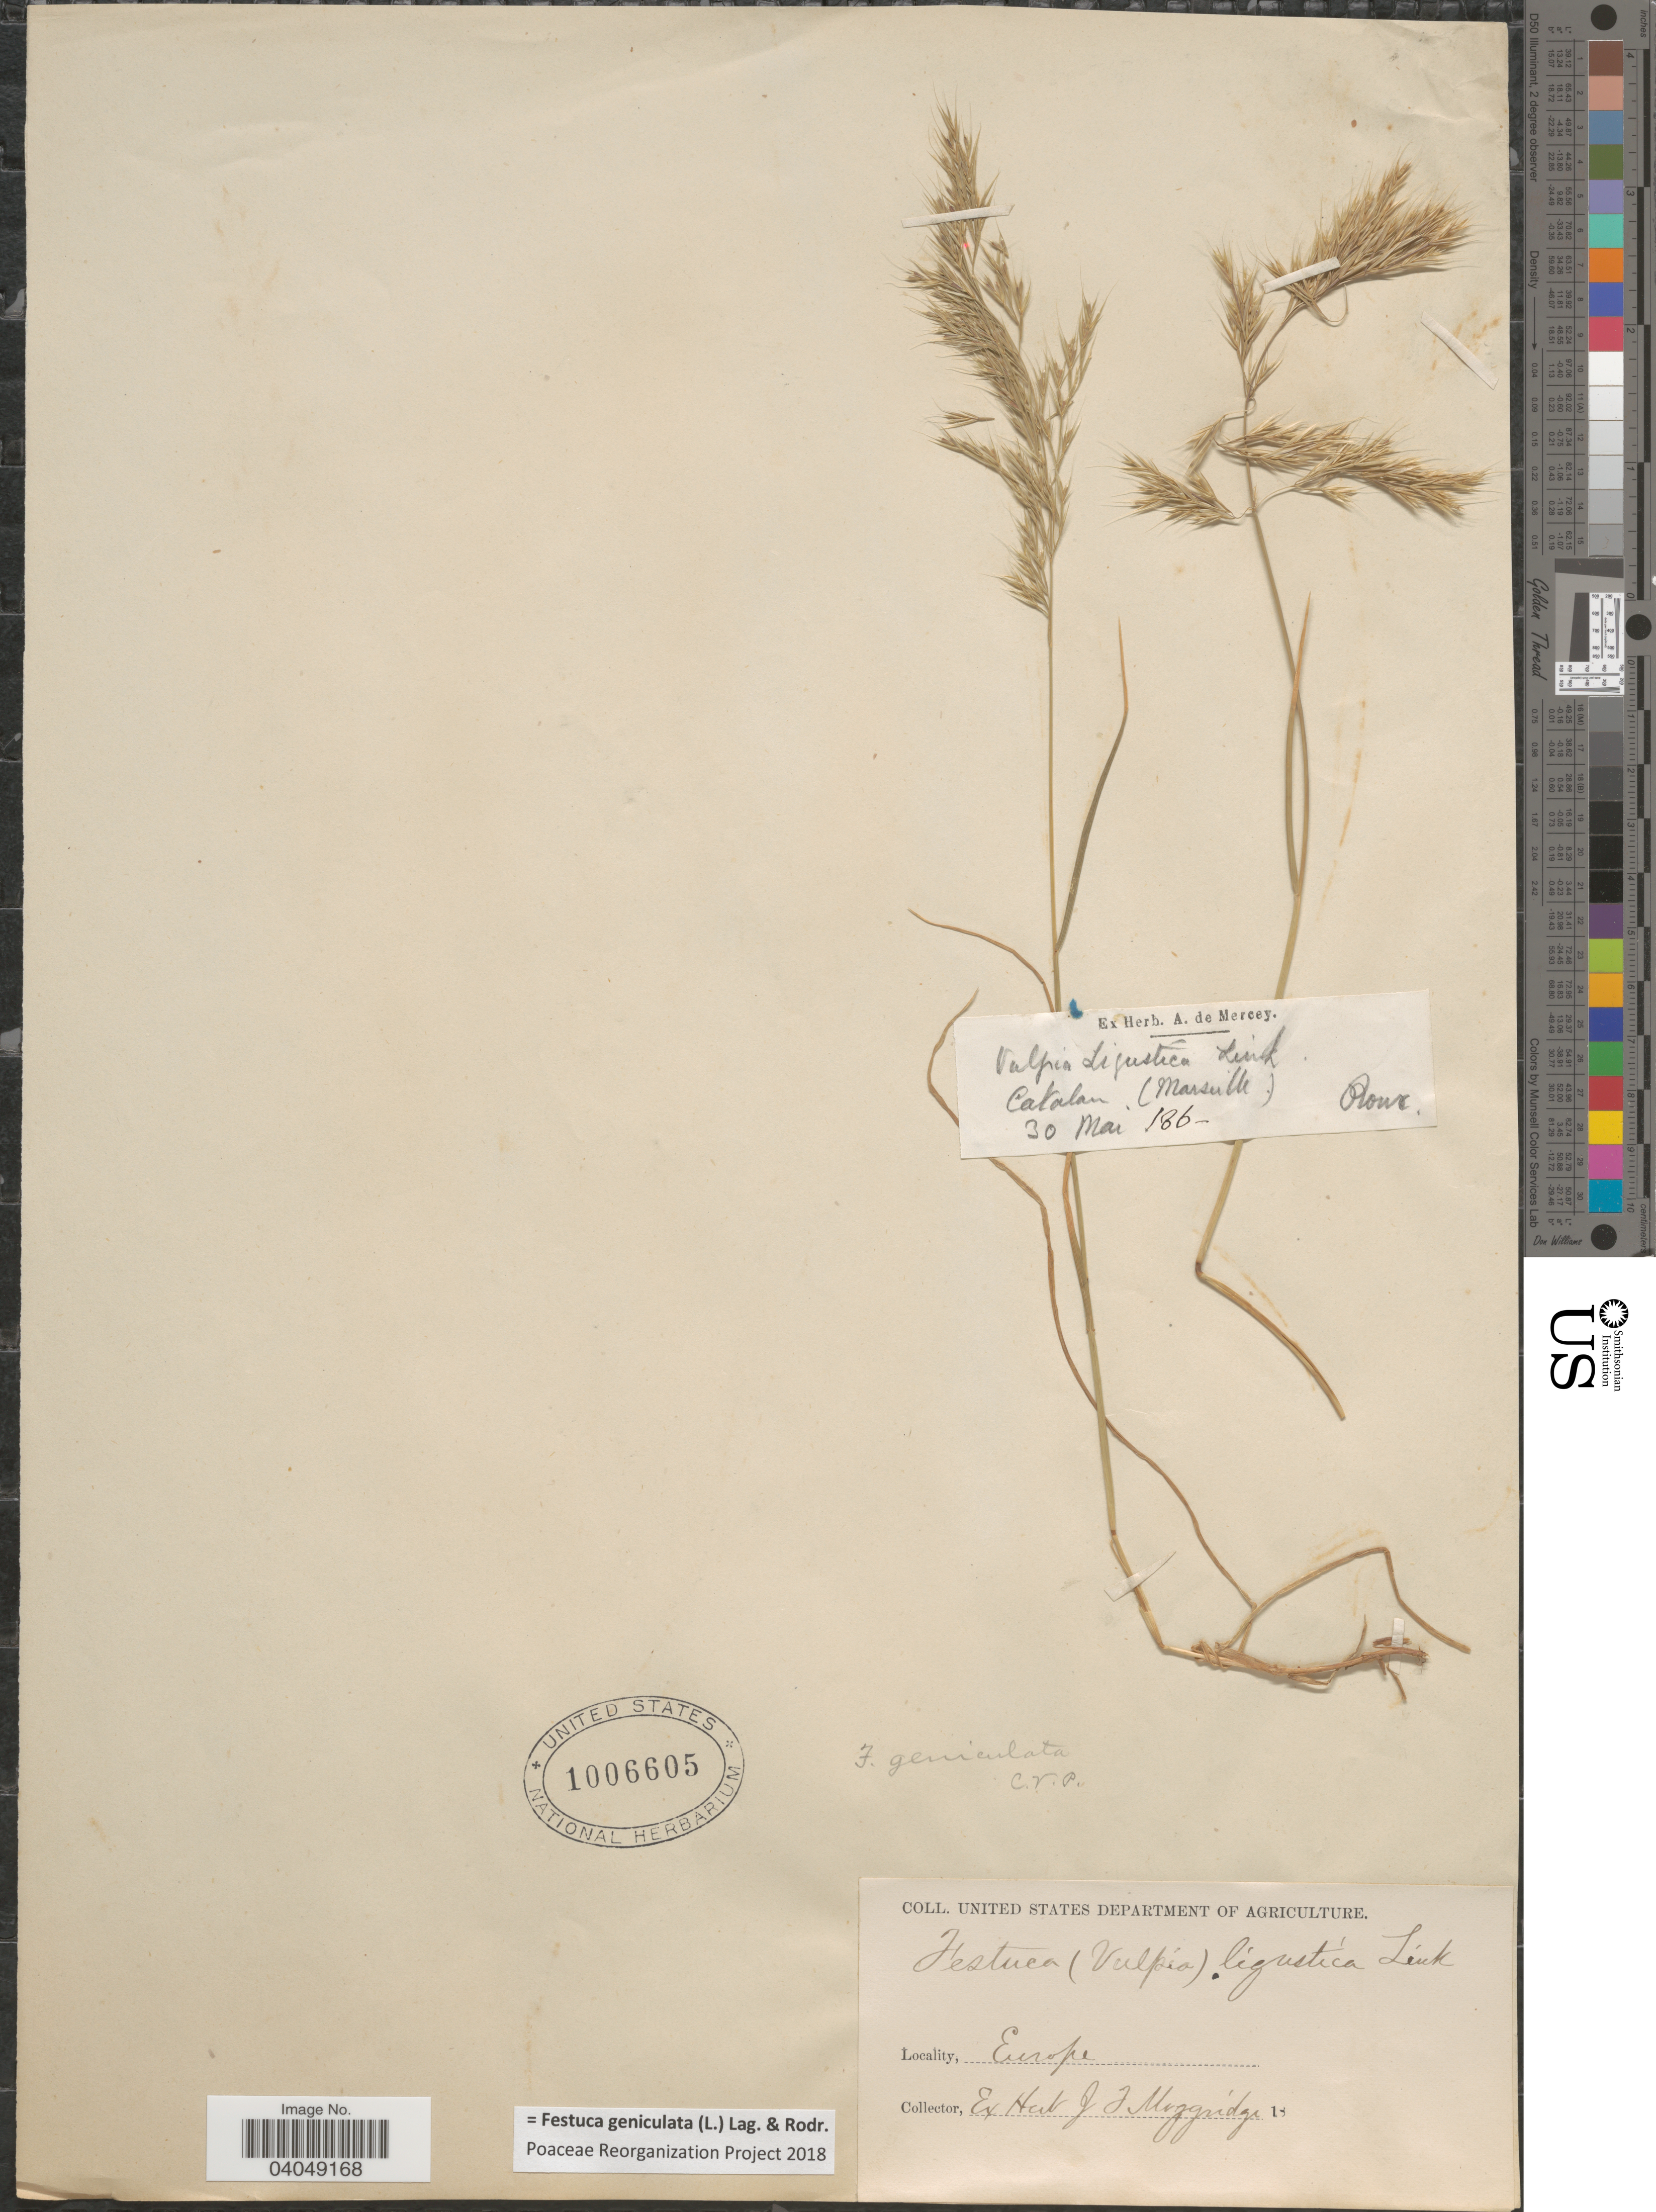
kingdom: Plantae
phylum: Tracheophyta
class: Liliopsida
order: Poales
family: Poaceae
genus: Festuca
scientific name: Festuca geniculata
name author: (L.) Lag. & Rodr.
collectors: Roux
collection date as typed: Transcribed d/m/y: 30/5/86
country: France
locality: Catalan (Marseille). Europe.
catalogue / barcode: US 1006605